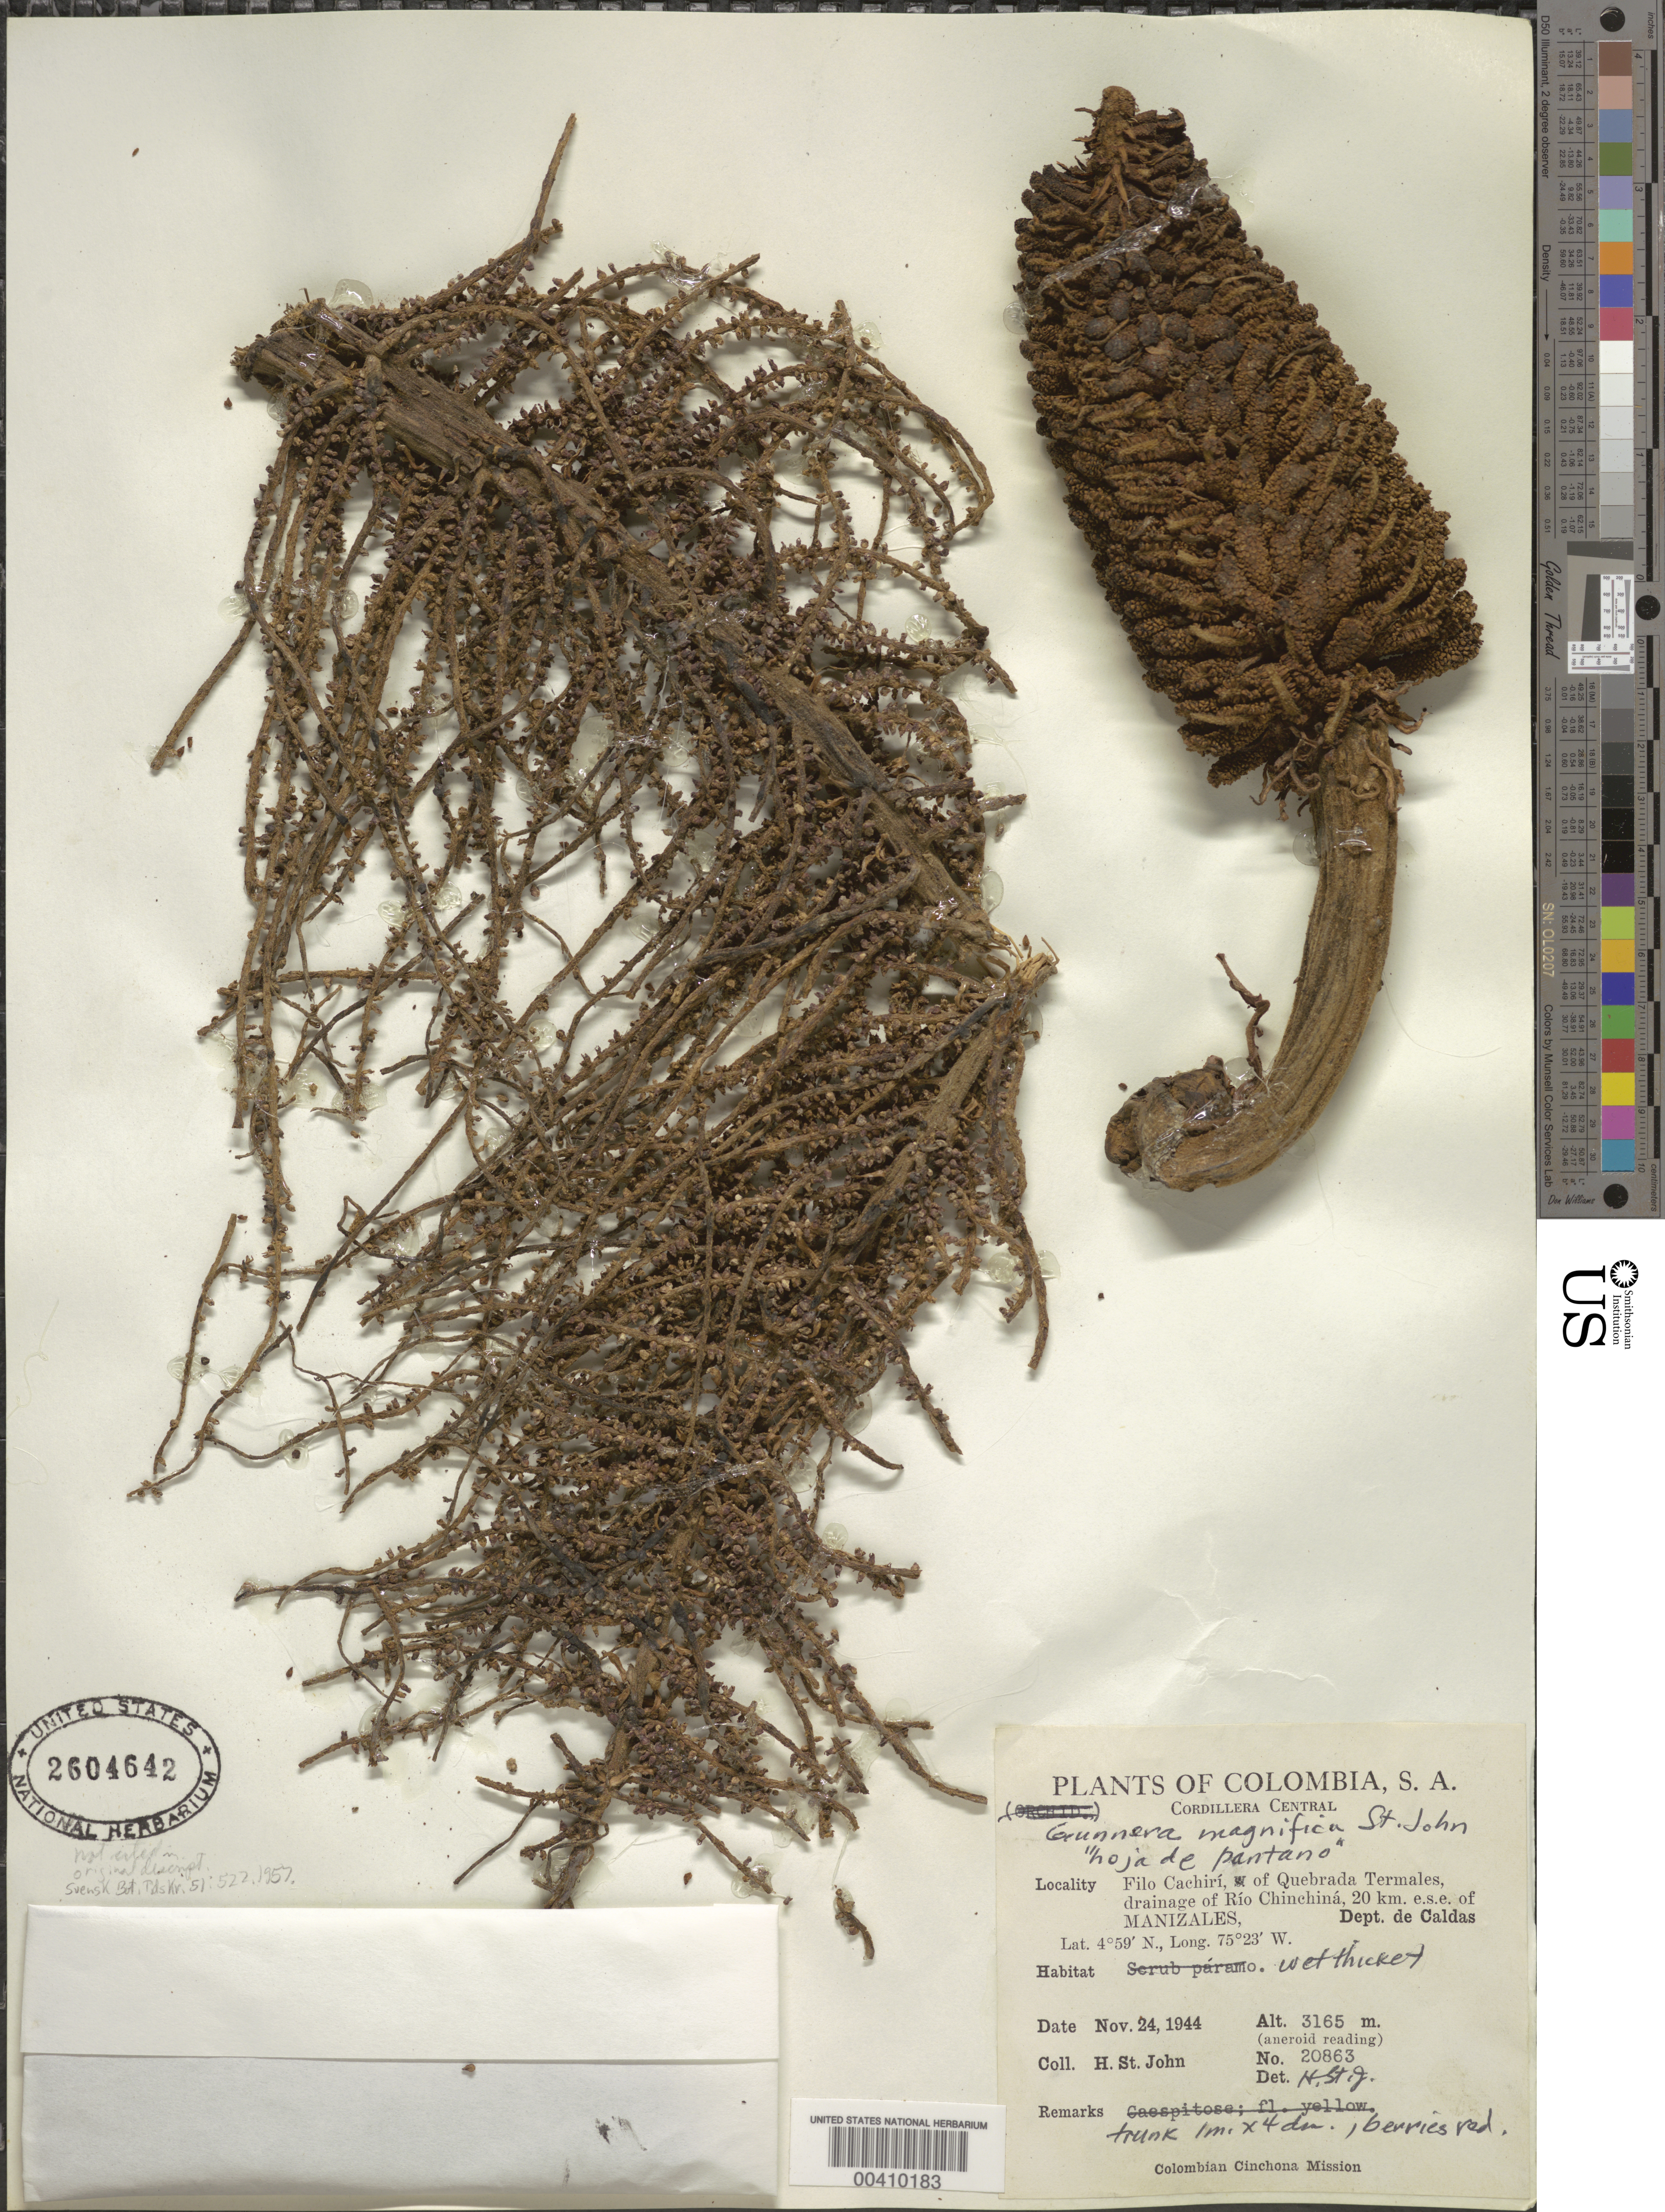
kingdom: Plantae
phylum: Tracheophyta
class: Magnoliopsida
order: Gunnerales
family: Gunneraceae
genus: Gunnera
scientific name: Gunnera magnifica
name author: H. St. John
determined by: St. John, H.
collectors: H. St. John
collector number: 20863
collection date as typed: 24 Nov 1944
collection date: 1944-11-24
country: Colombia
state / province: Caldas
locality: Filo Cachirí, W of Quebrada Termales, drainage of Río Chinchiná, 20 km ESE of Manizales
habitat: wet thicket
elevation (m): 3165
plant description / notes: Common name: Hoja de pantano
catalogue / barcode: US 2604642